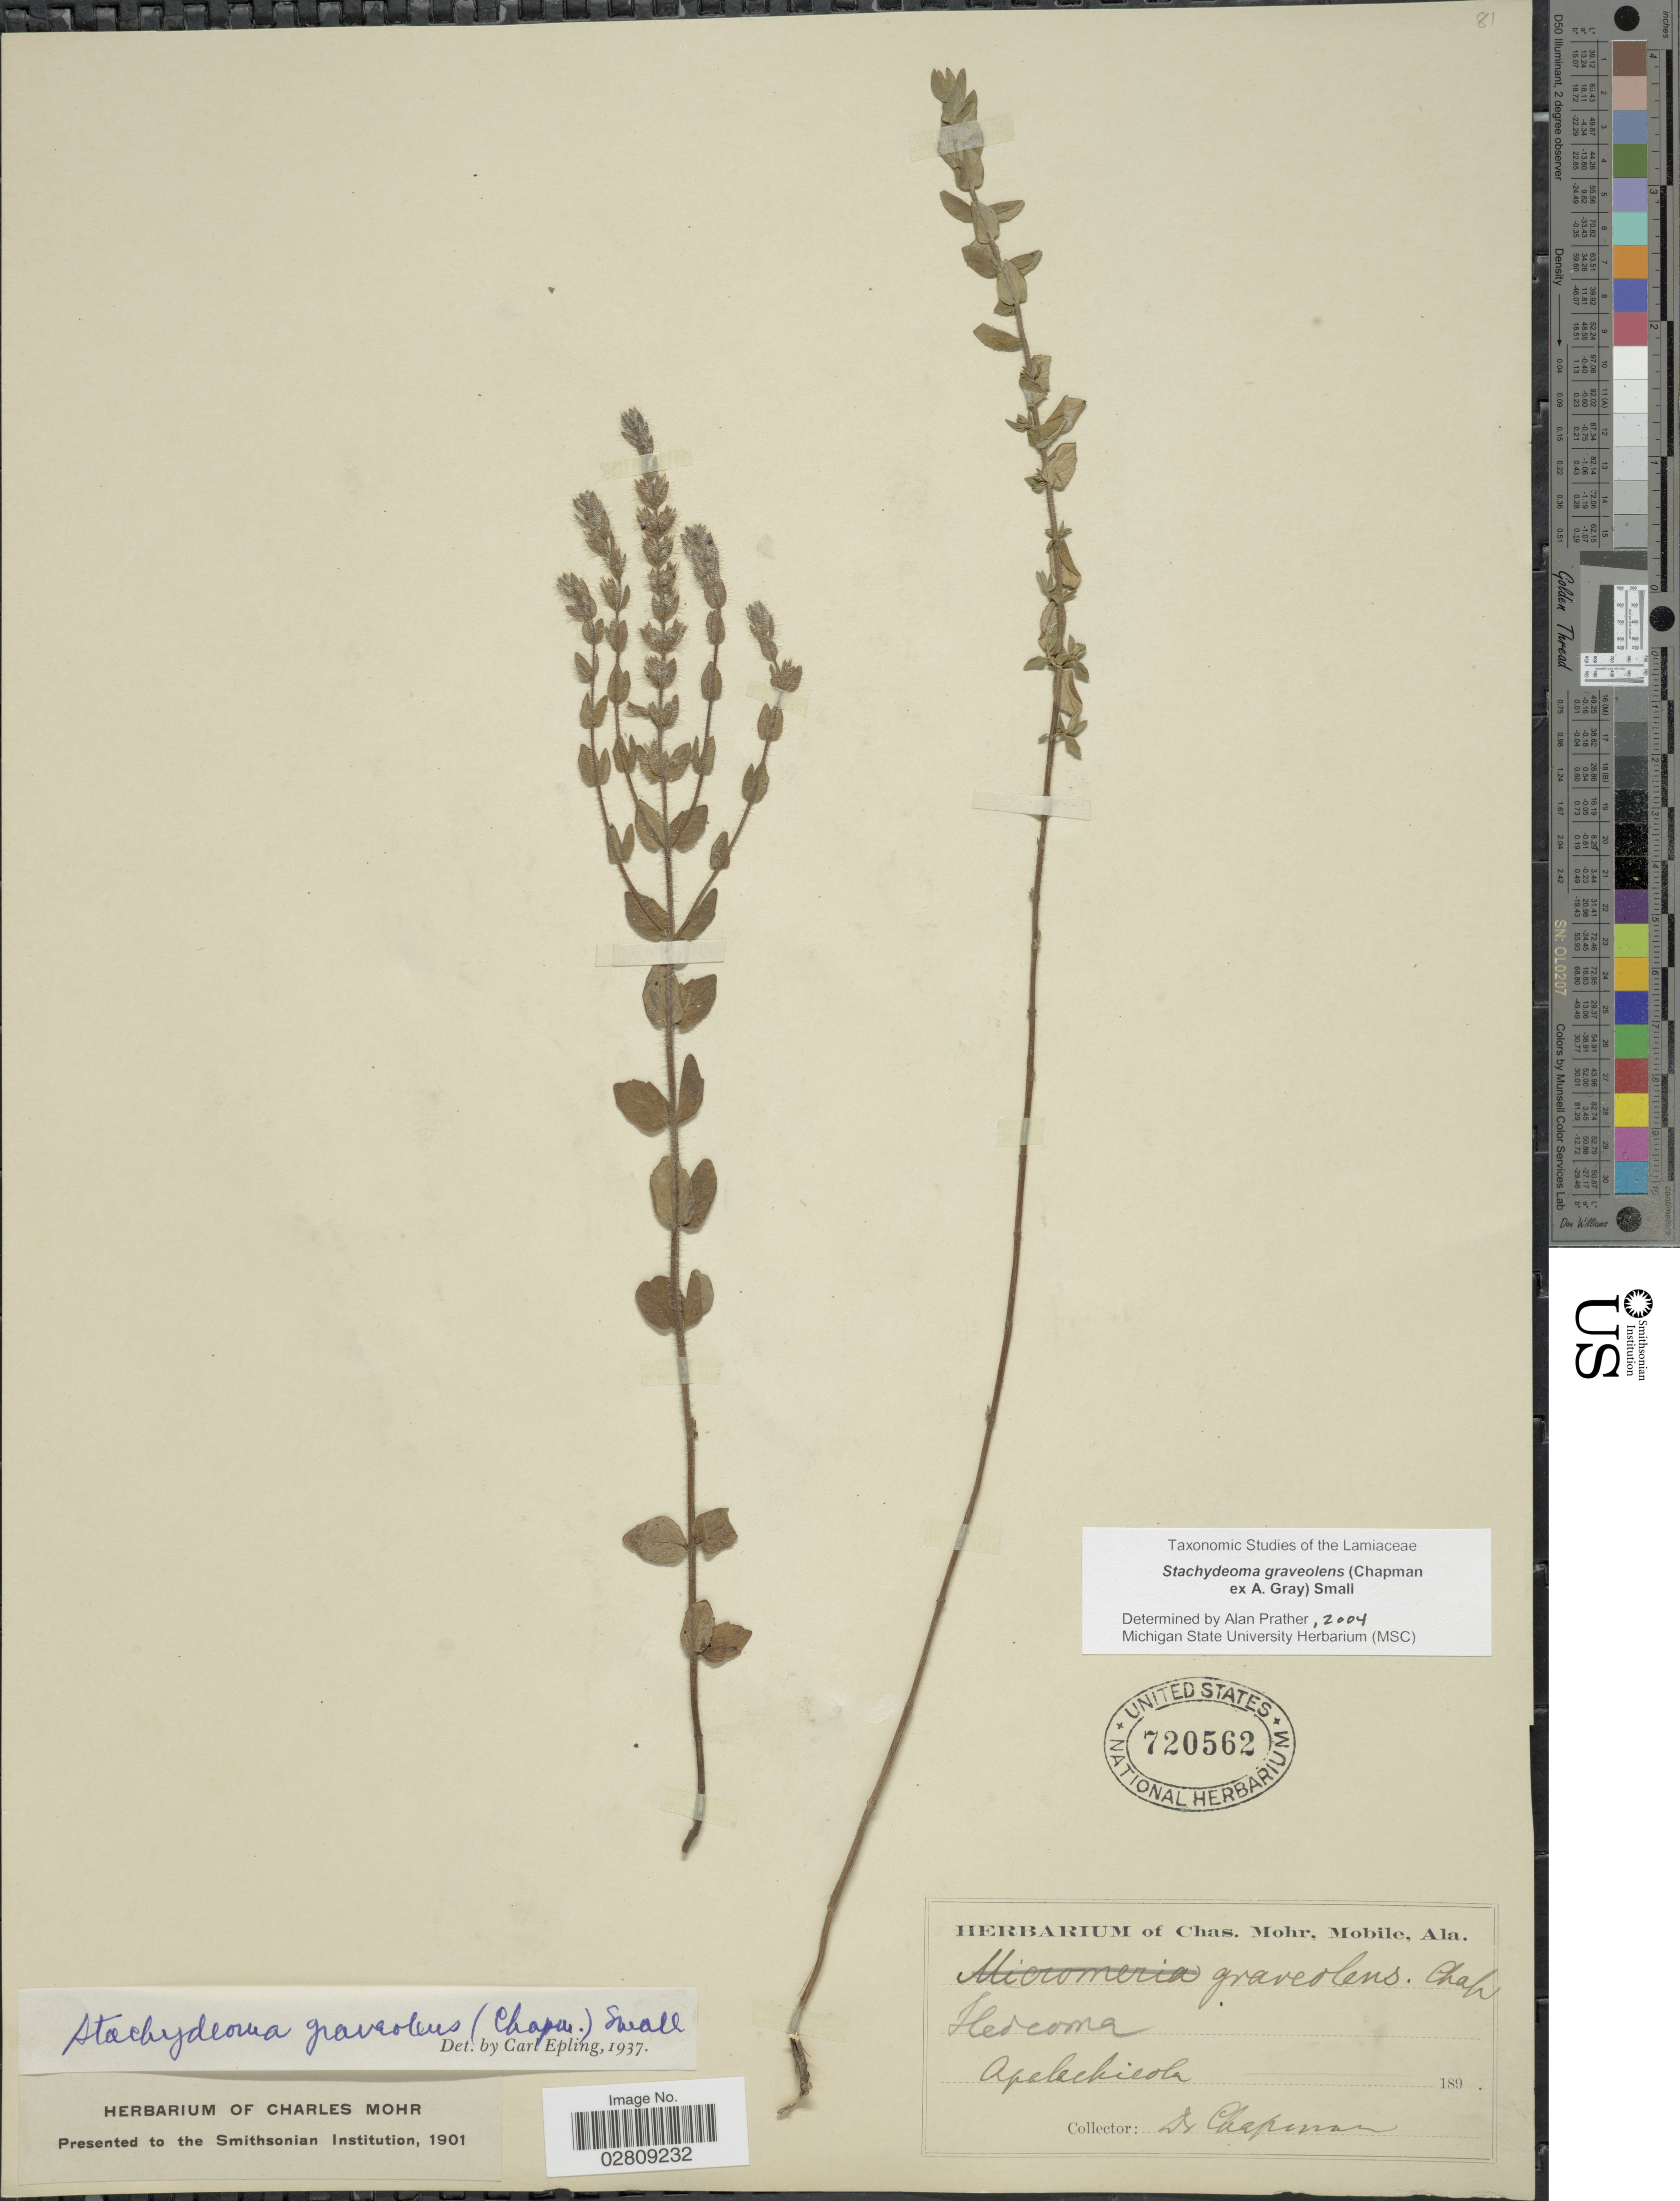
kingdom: Plantae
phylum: Tracheophyta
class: Magnoliopsida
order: Lamiales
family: Lamiaceae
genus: Stachydeoma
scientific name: Stachydeoma graveolens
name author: (Chapm. ex A. Gray) Small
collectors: A. Chapman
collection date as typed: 189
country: United States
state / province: Florida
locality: Apalachicola.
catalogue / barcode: US 720562